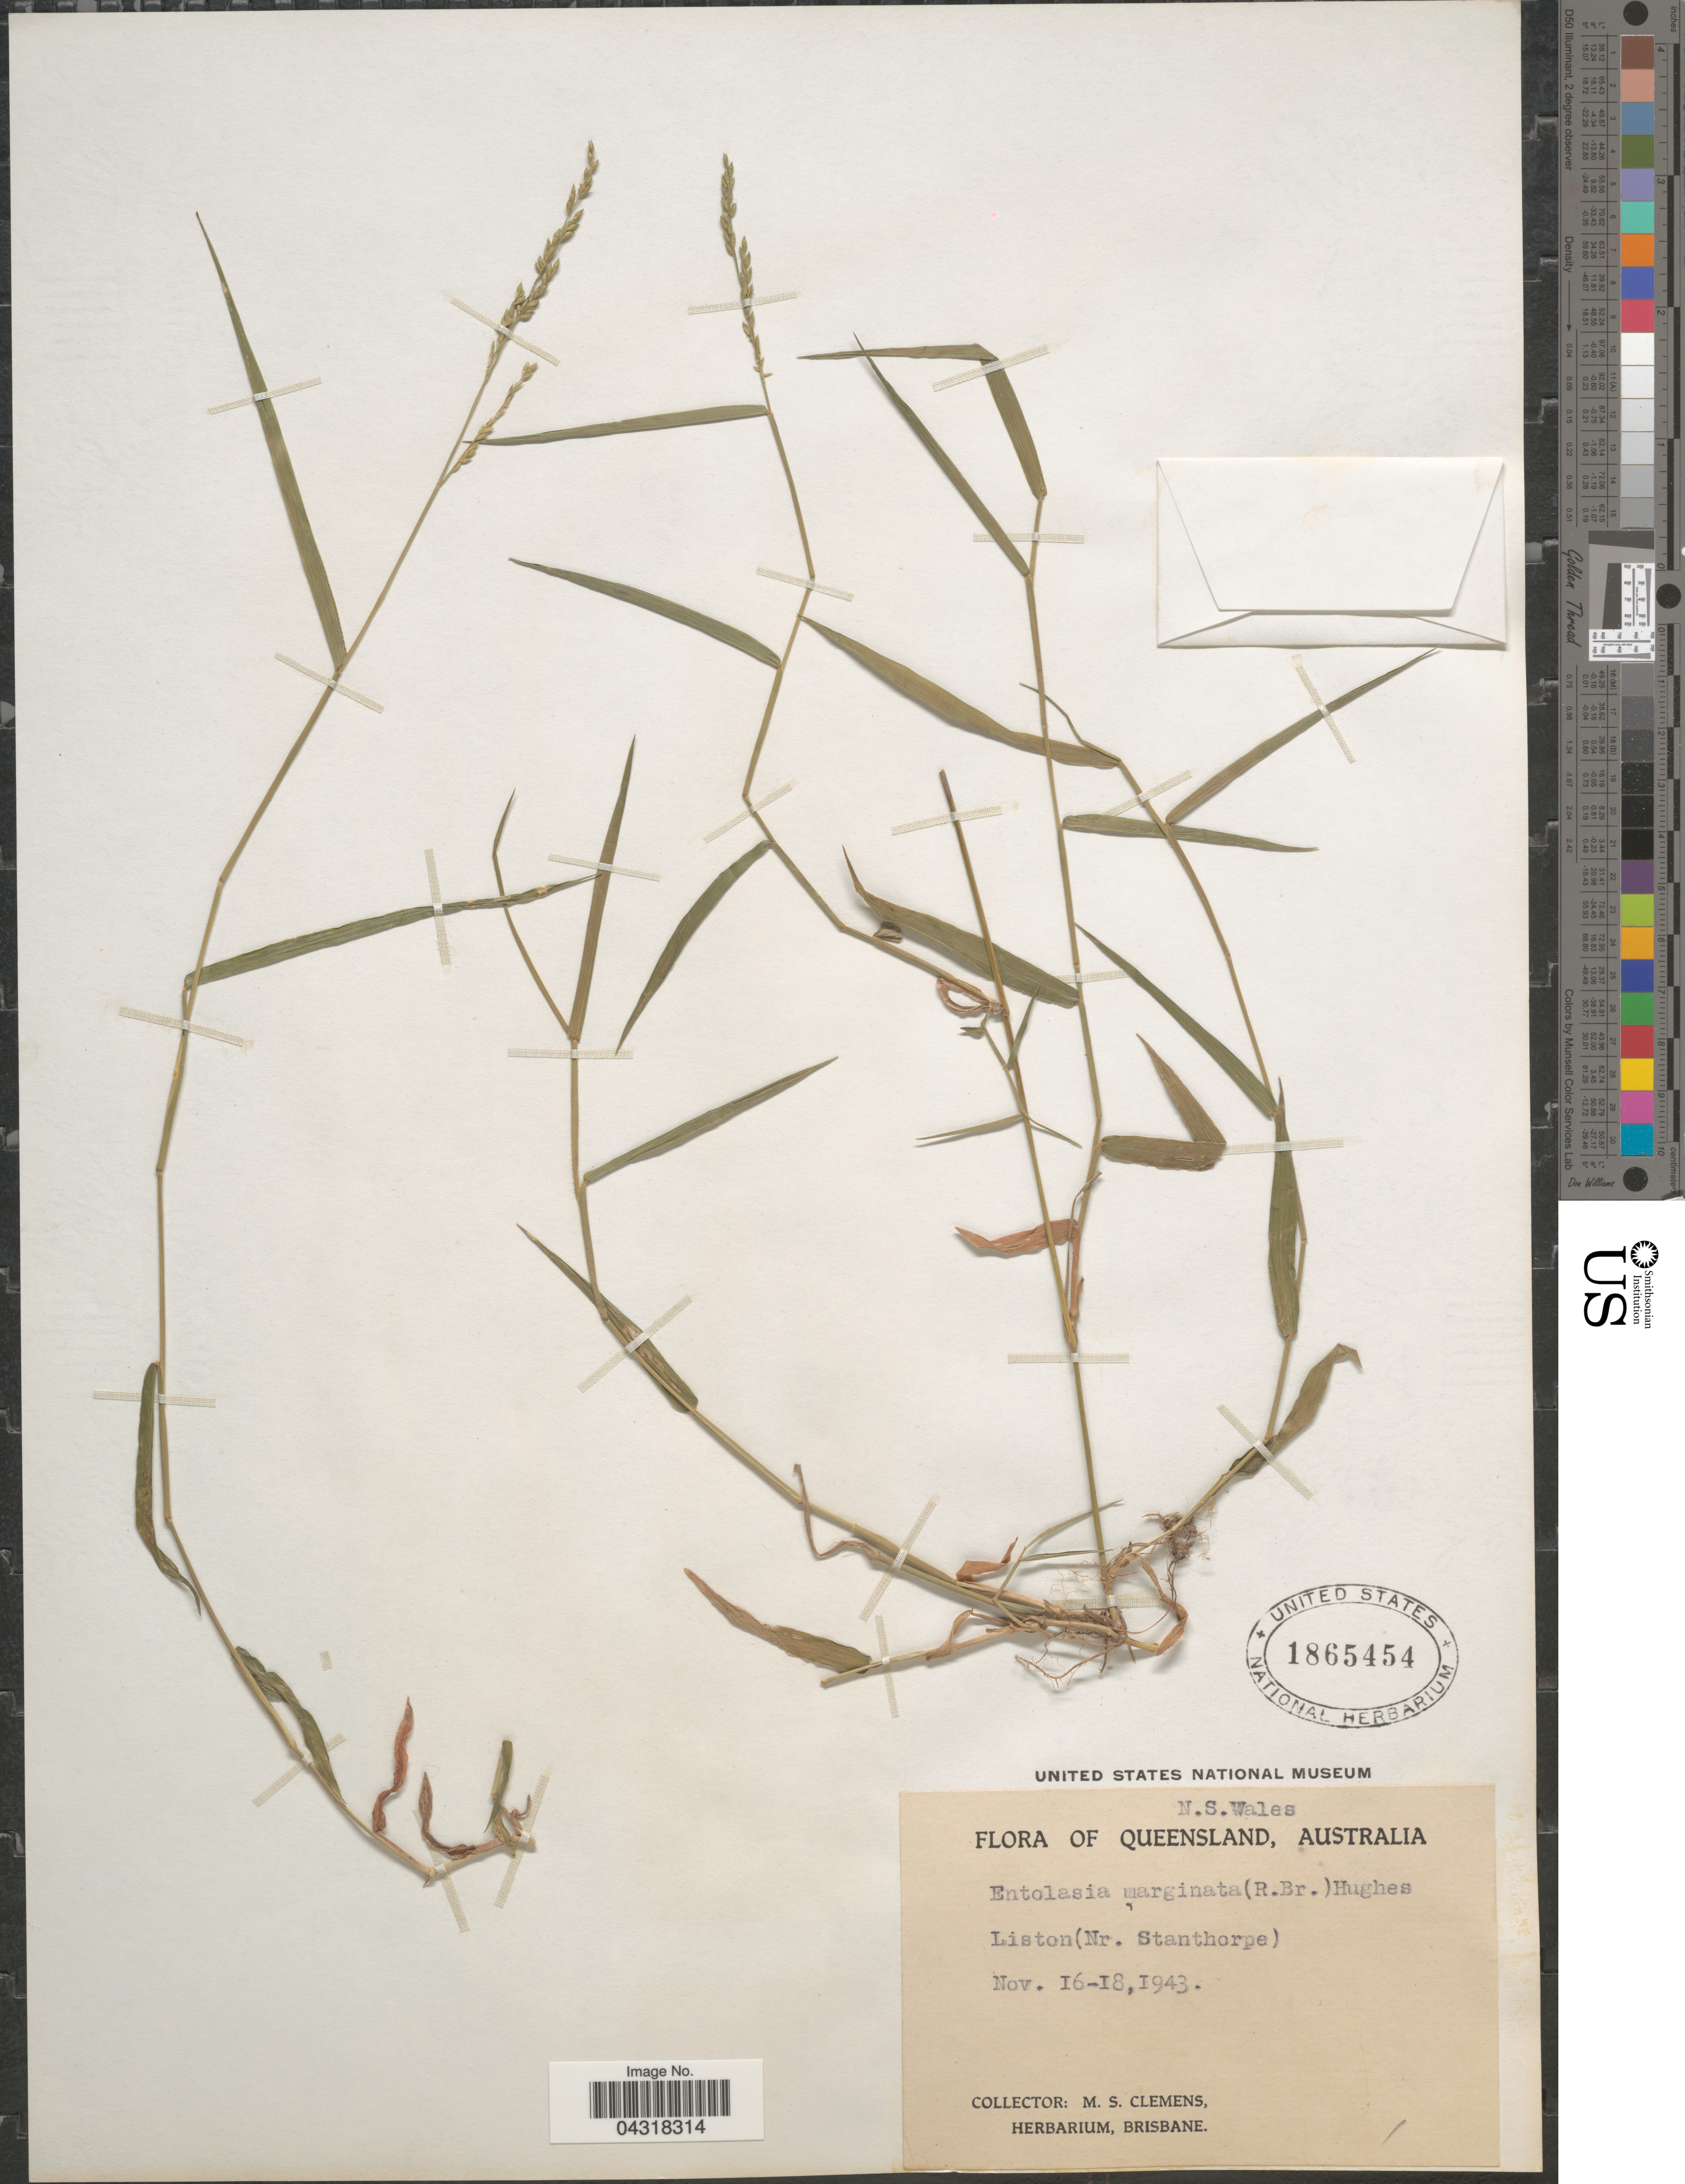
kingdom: Plantae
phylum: Tracheophyta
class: Liliopsida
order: Poales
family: Poaceae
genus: Entolasia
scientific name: Entolasia marginata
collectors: M. S. Clemens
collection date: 1943-11-16/1943-11-18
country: Australia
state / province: Queensland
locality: N.S.Wales. Queensland. Liston (Nr. Stanthorpe).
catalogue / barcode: US 1865454